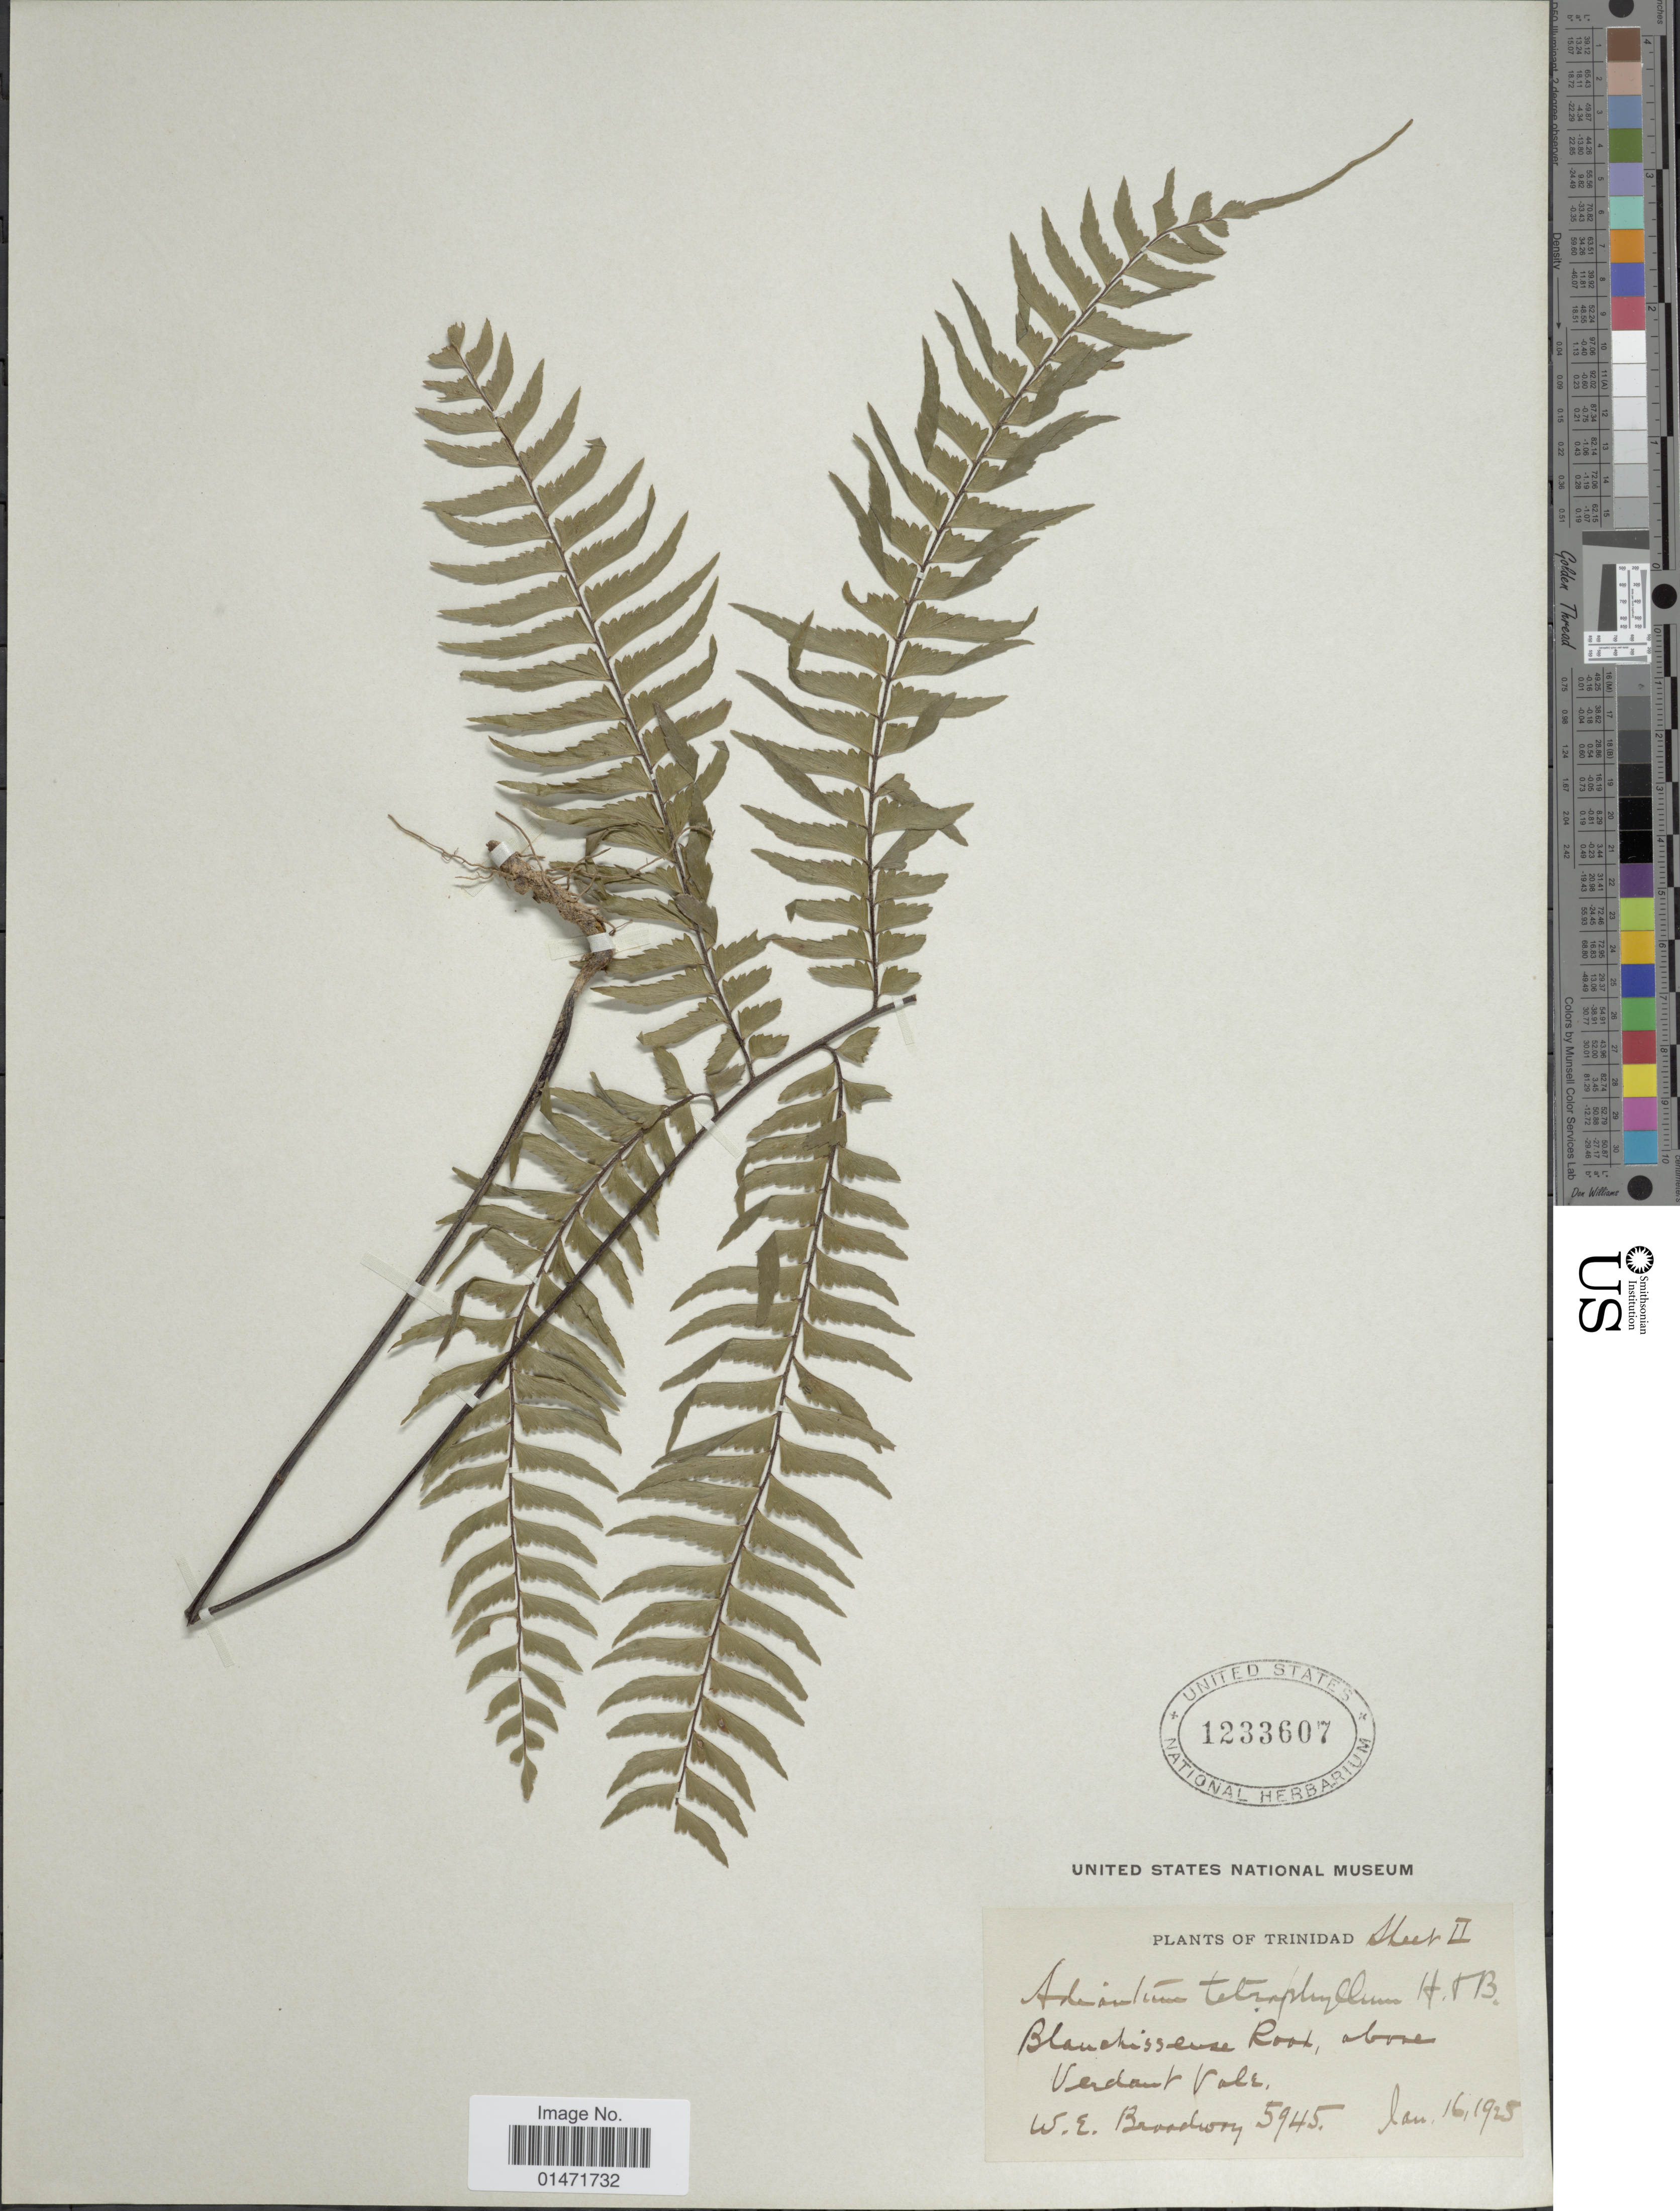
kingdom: Plantae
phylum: Tracheophyta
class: Polypodiopsida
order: Polypodiales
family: Pteridaceae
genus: Adiantum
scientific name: Adiantum tetraphyllum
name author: Humb. & Bonpl. ex Willd.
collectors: W. E. Broadway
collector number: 5945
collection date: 1925-01-16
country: Trinidad and Tobago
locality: Trinidad. Blanchissense Road, above Verdant Vale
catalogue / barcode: US 1233607